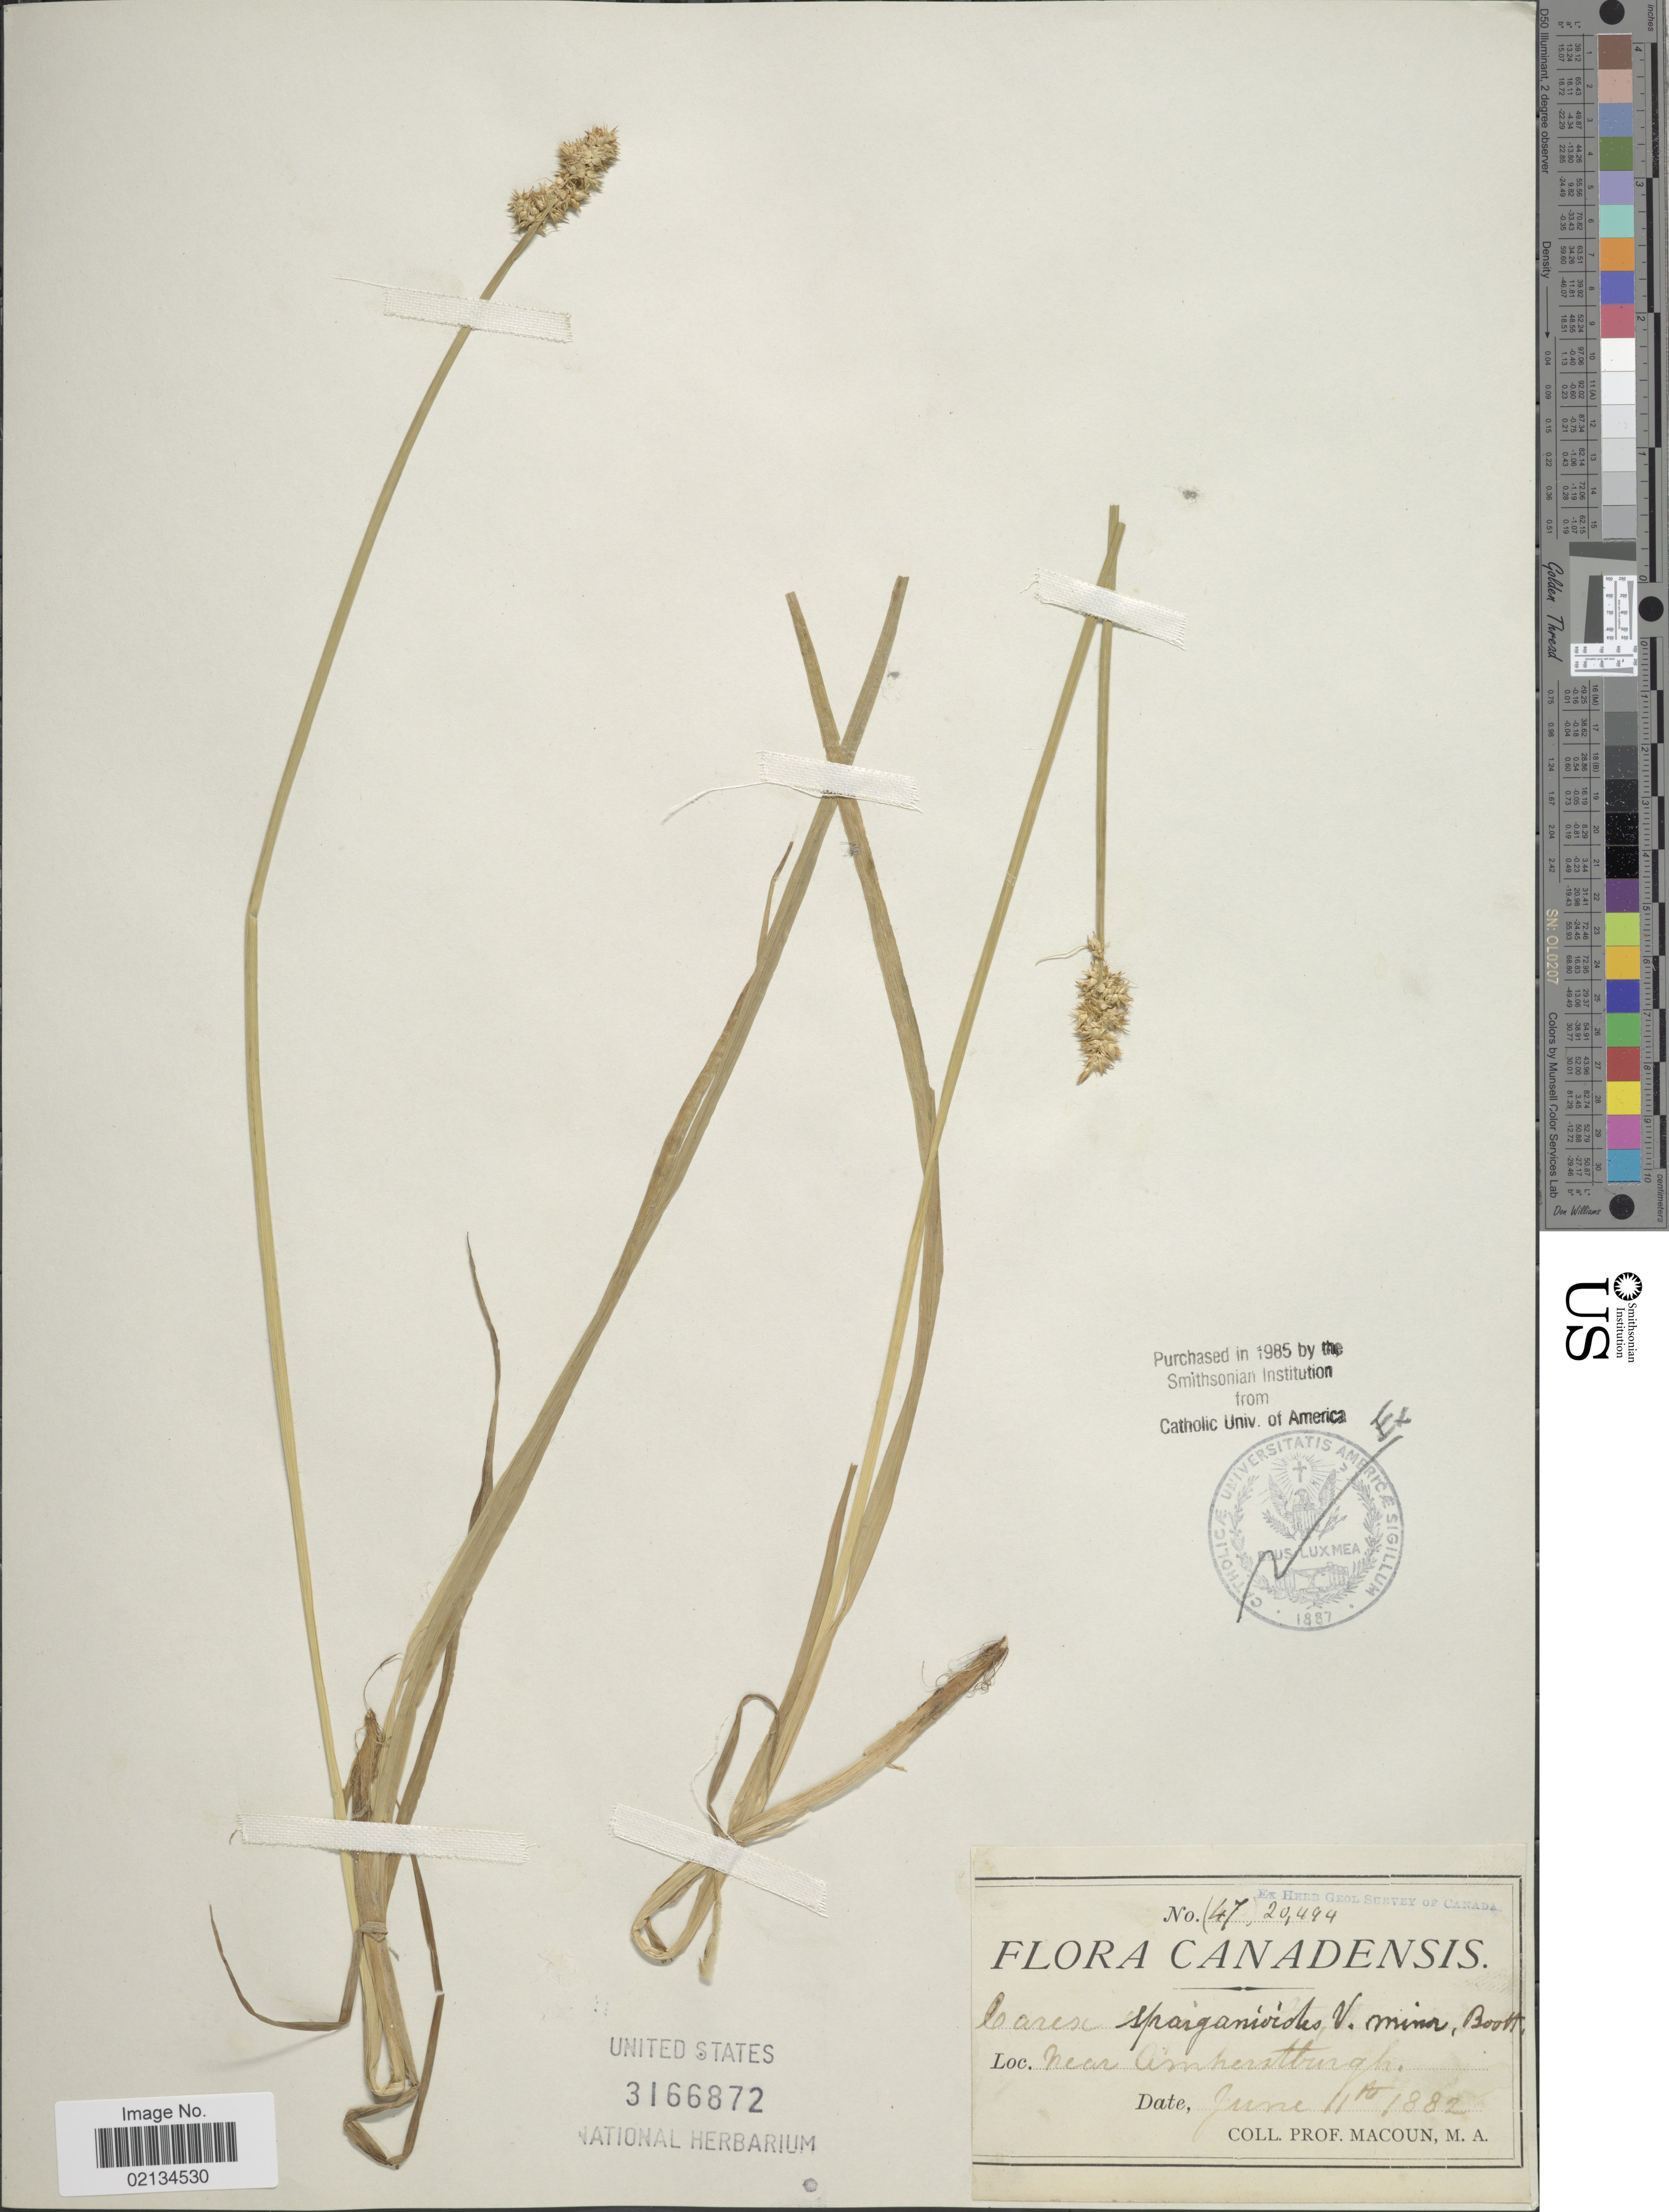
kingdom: Plantae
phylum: Tracheophyta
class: Liliopsida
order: Poales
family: Cyperaceae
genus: Carex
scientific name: Carex sparganioides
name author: Muhl. ex Willd.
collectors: M. Macoun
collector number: (47) 20494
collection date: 1882-06-11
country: Canada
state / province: Ontario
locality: Canadensis, near Amherstburg.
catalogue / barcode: US 3166872